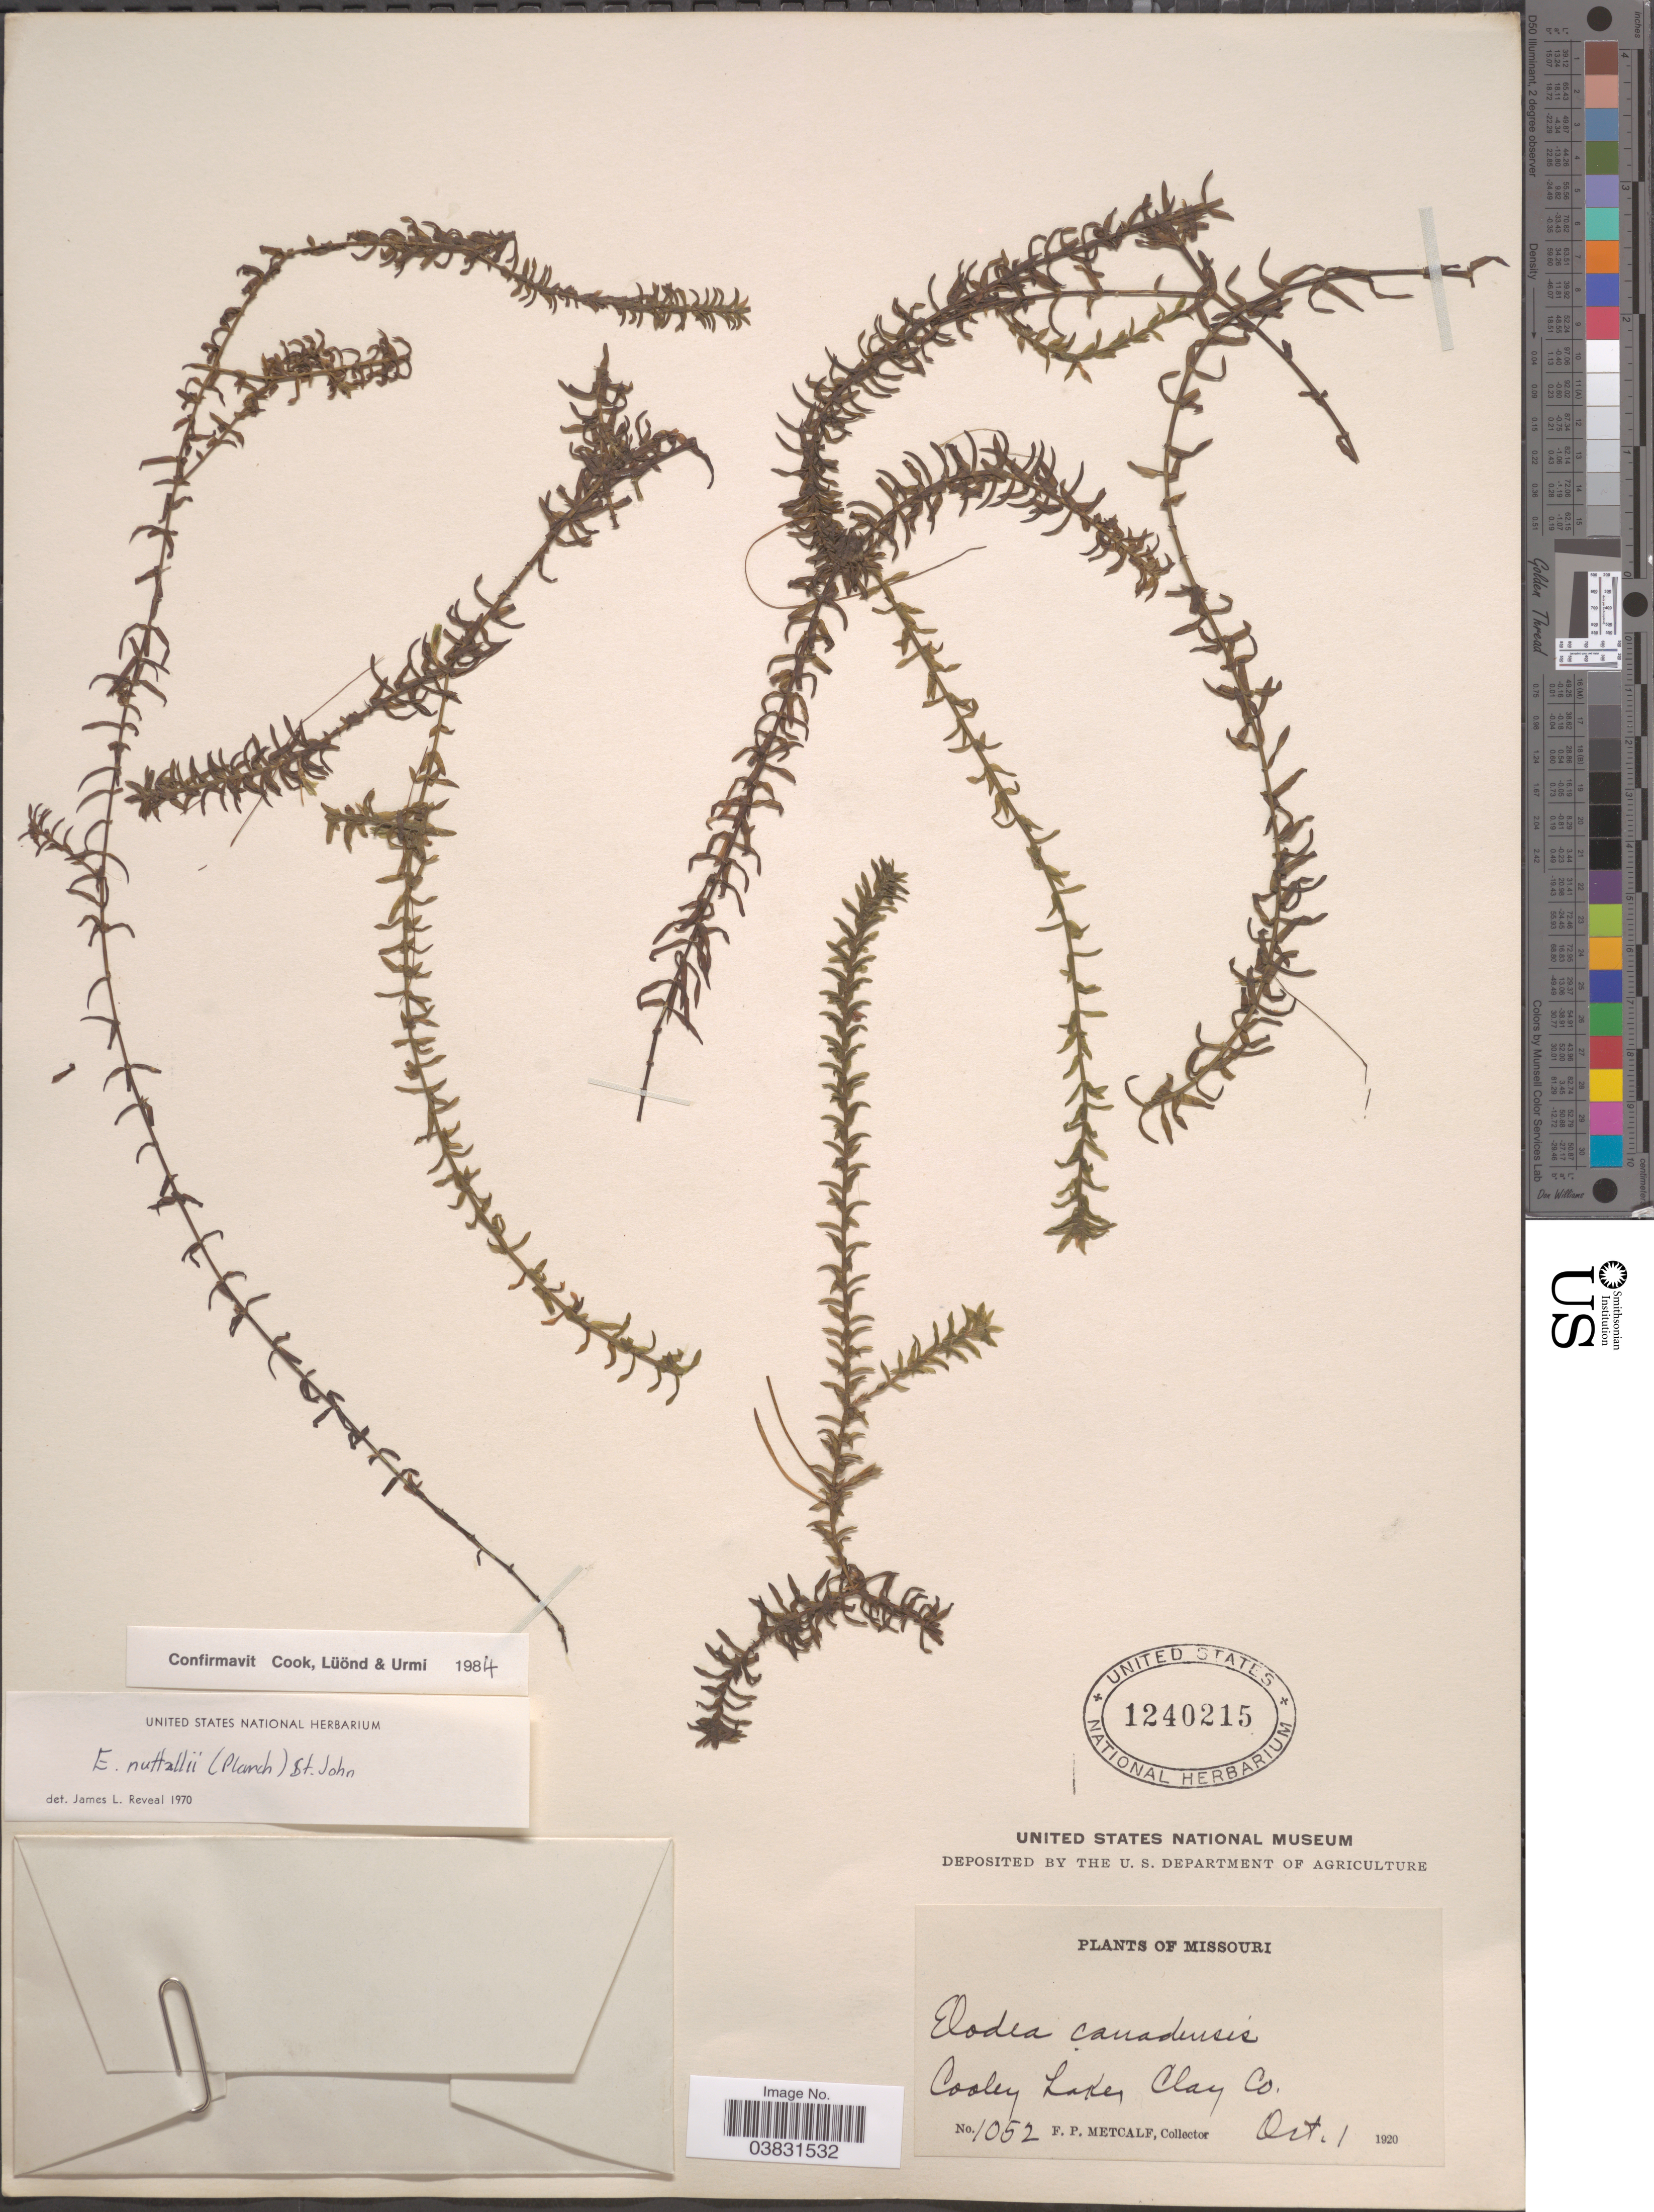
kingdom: Plantae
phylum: Tracheophyta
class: Liliopsida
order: Alismatales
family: Hydrocharitaceae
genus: Elodea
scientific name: Elodea nuttallii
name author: (Planch.) H. St. John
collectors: F. Metcalf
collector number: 1052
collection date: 1920-10-01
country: United States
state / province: Missouri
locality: Cooley Lakes, Clay Co.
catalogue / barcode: US 1240215